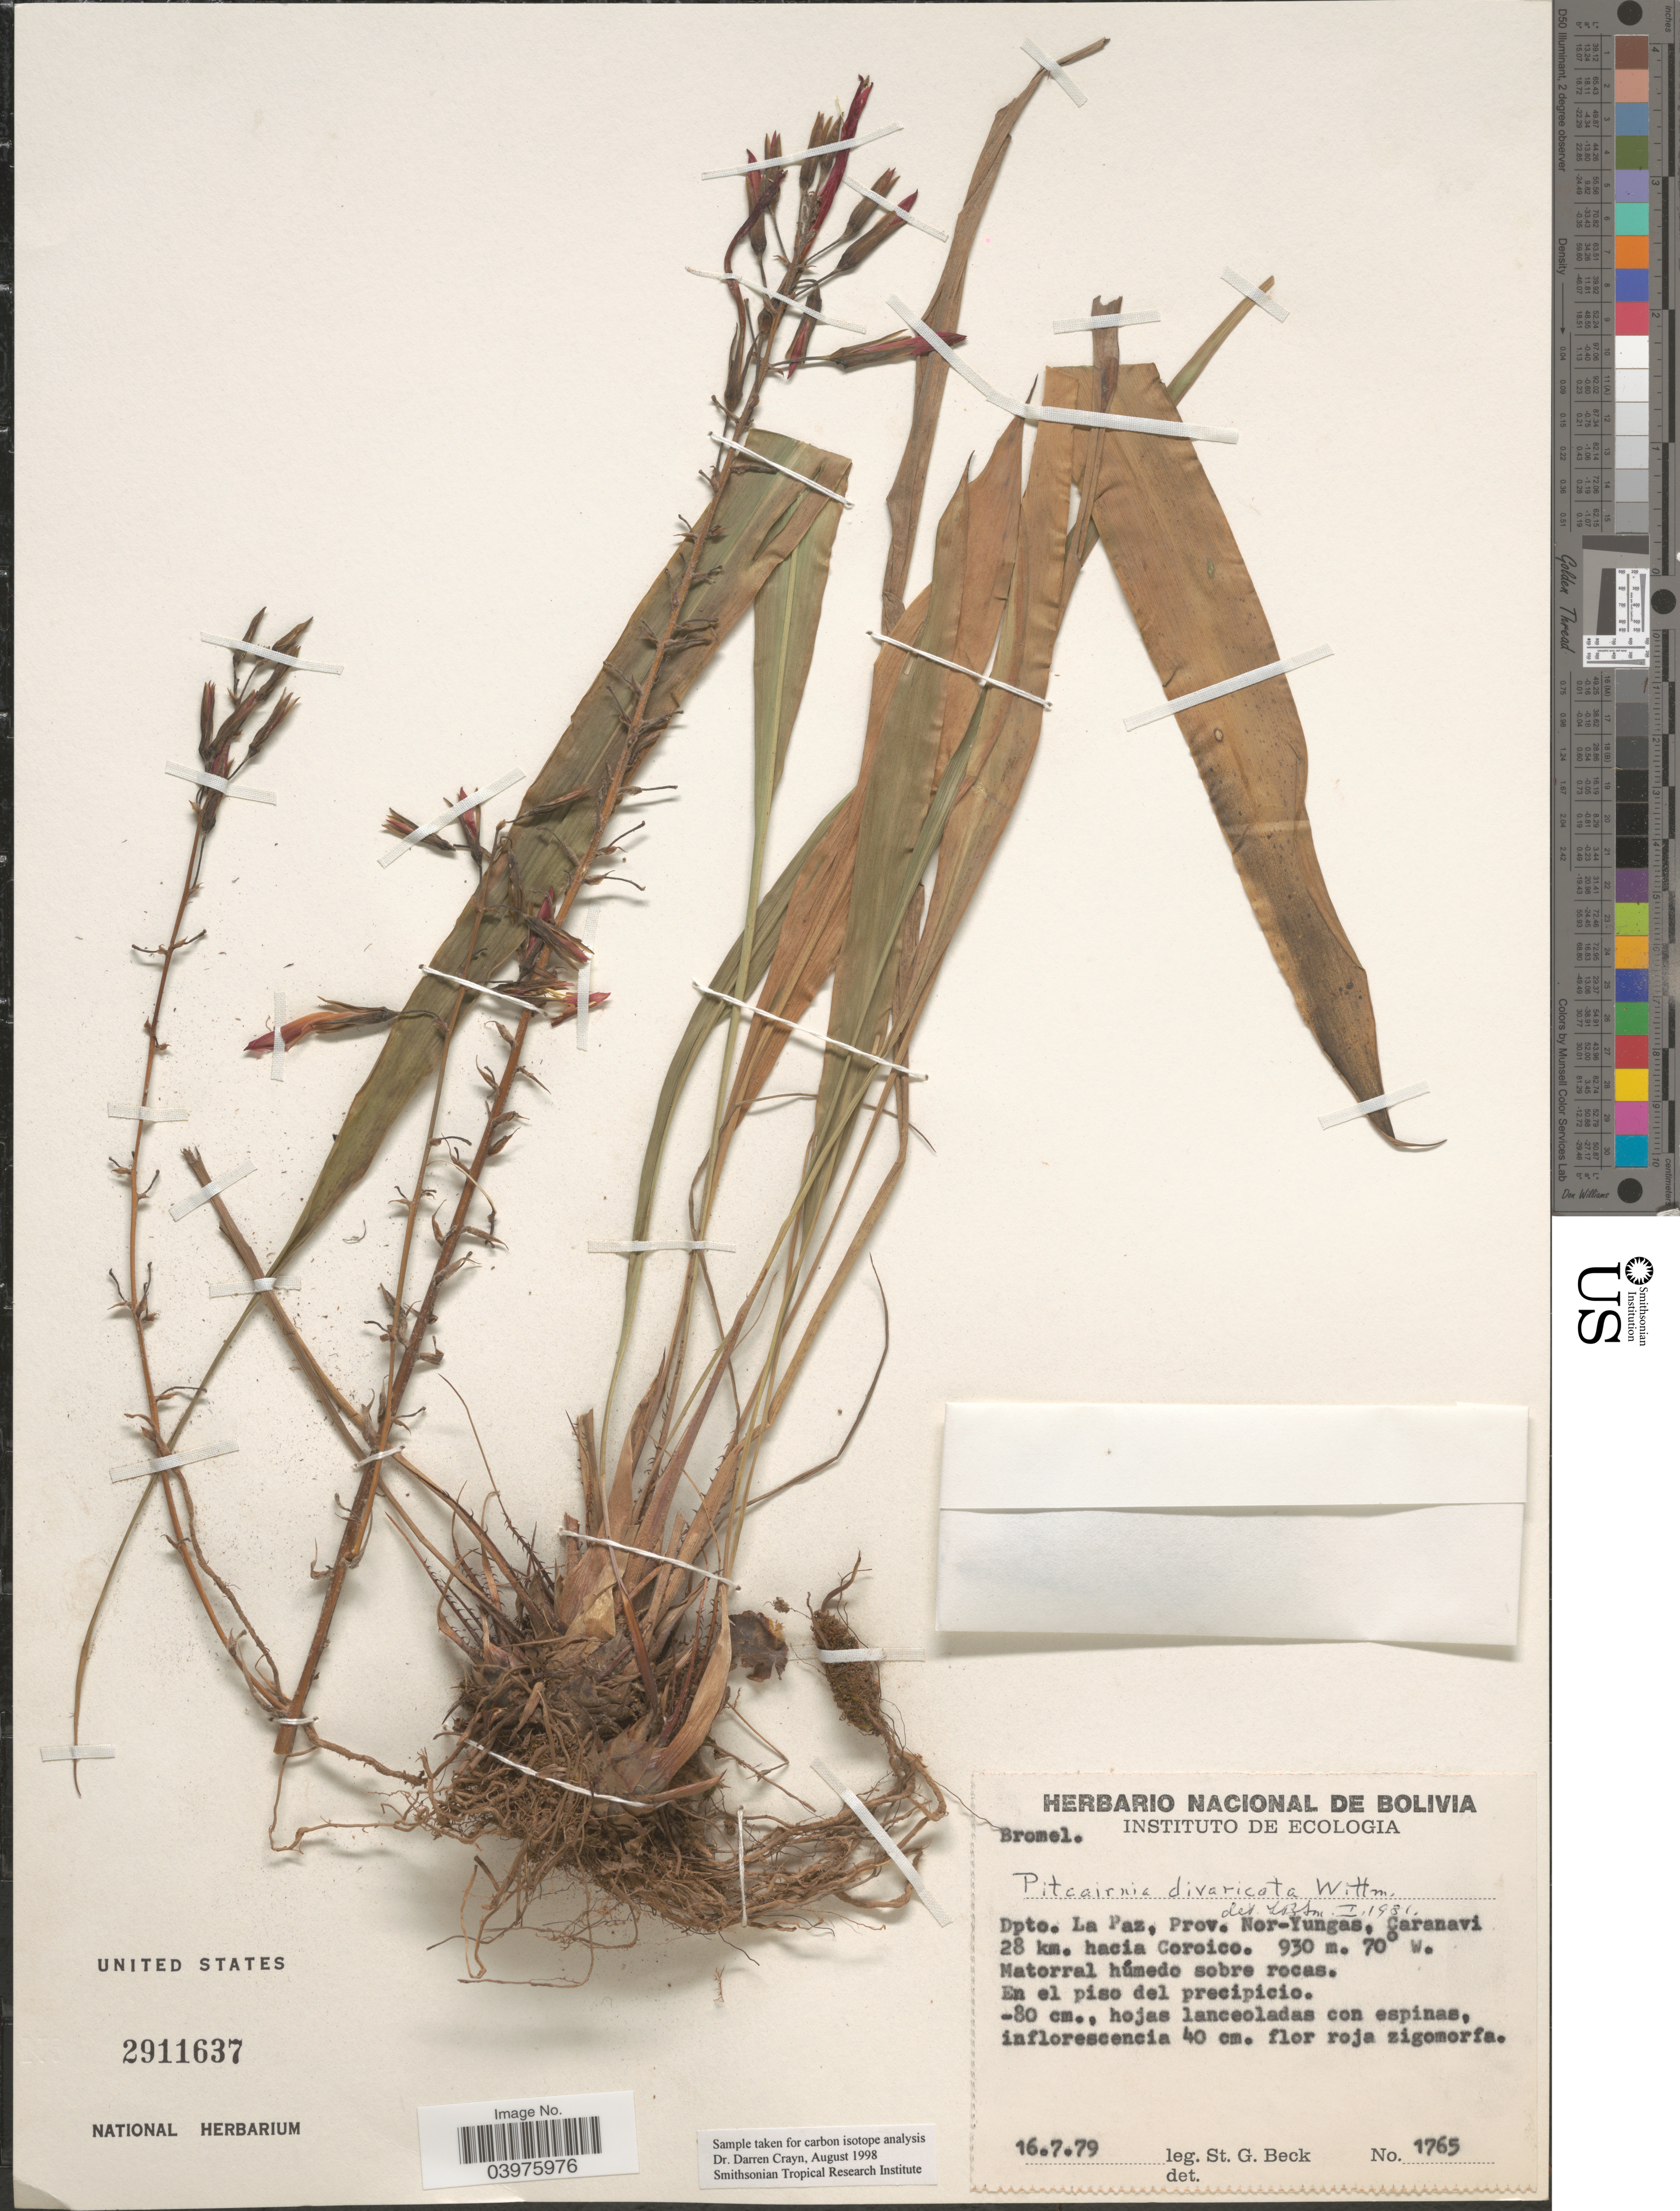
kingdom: Plantae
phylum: Tracheophyta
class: Liliopsida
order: Poales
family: Bromeliaceae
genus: Pitcairnia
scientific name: Pitcairnia divaricata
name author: Wittm.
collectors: S. G. Beck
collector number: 1765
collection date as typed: Transcribed d/m/y: 16/7/79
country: Bolivia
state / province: La Paz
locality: Dpto. La Paz, Prov. Nor-Yungas, Caranavi 28 km. hacia Coroico.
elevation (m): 930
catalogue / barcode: US 2911637